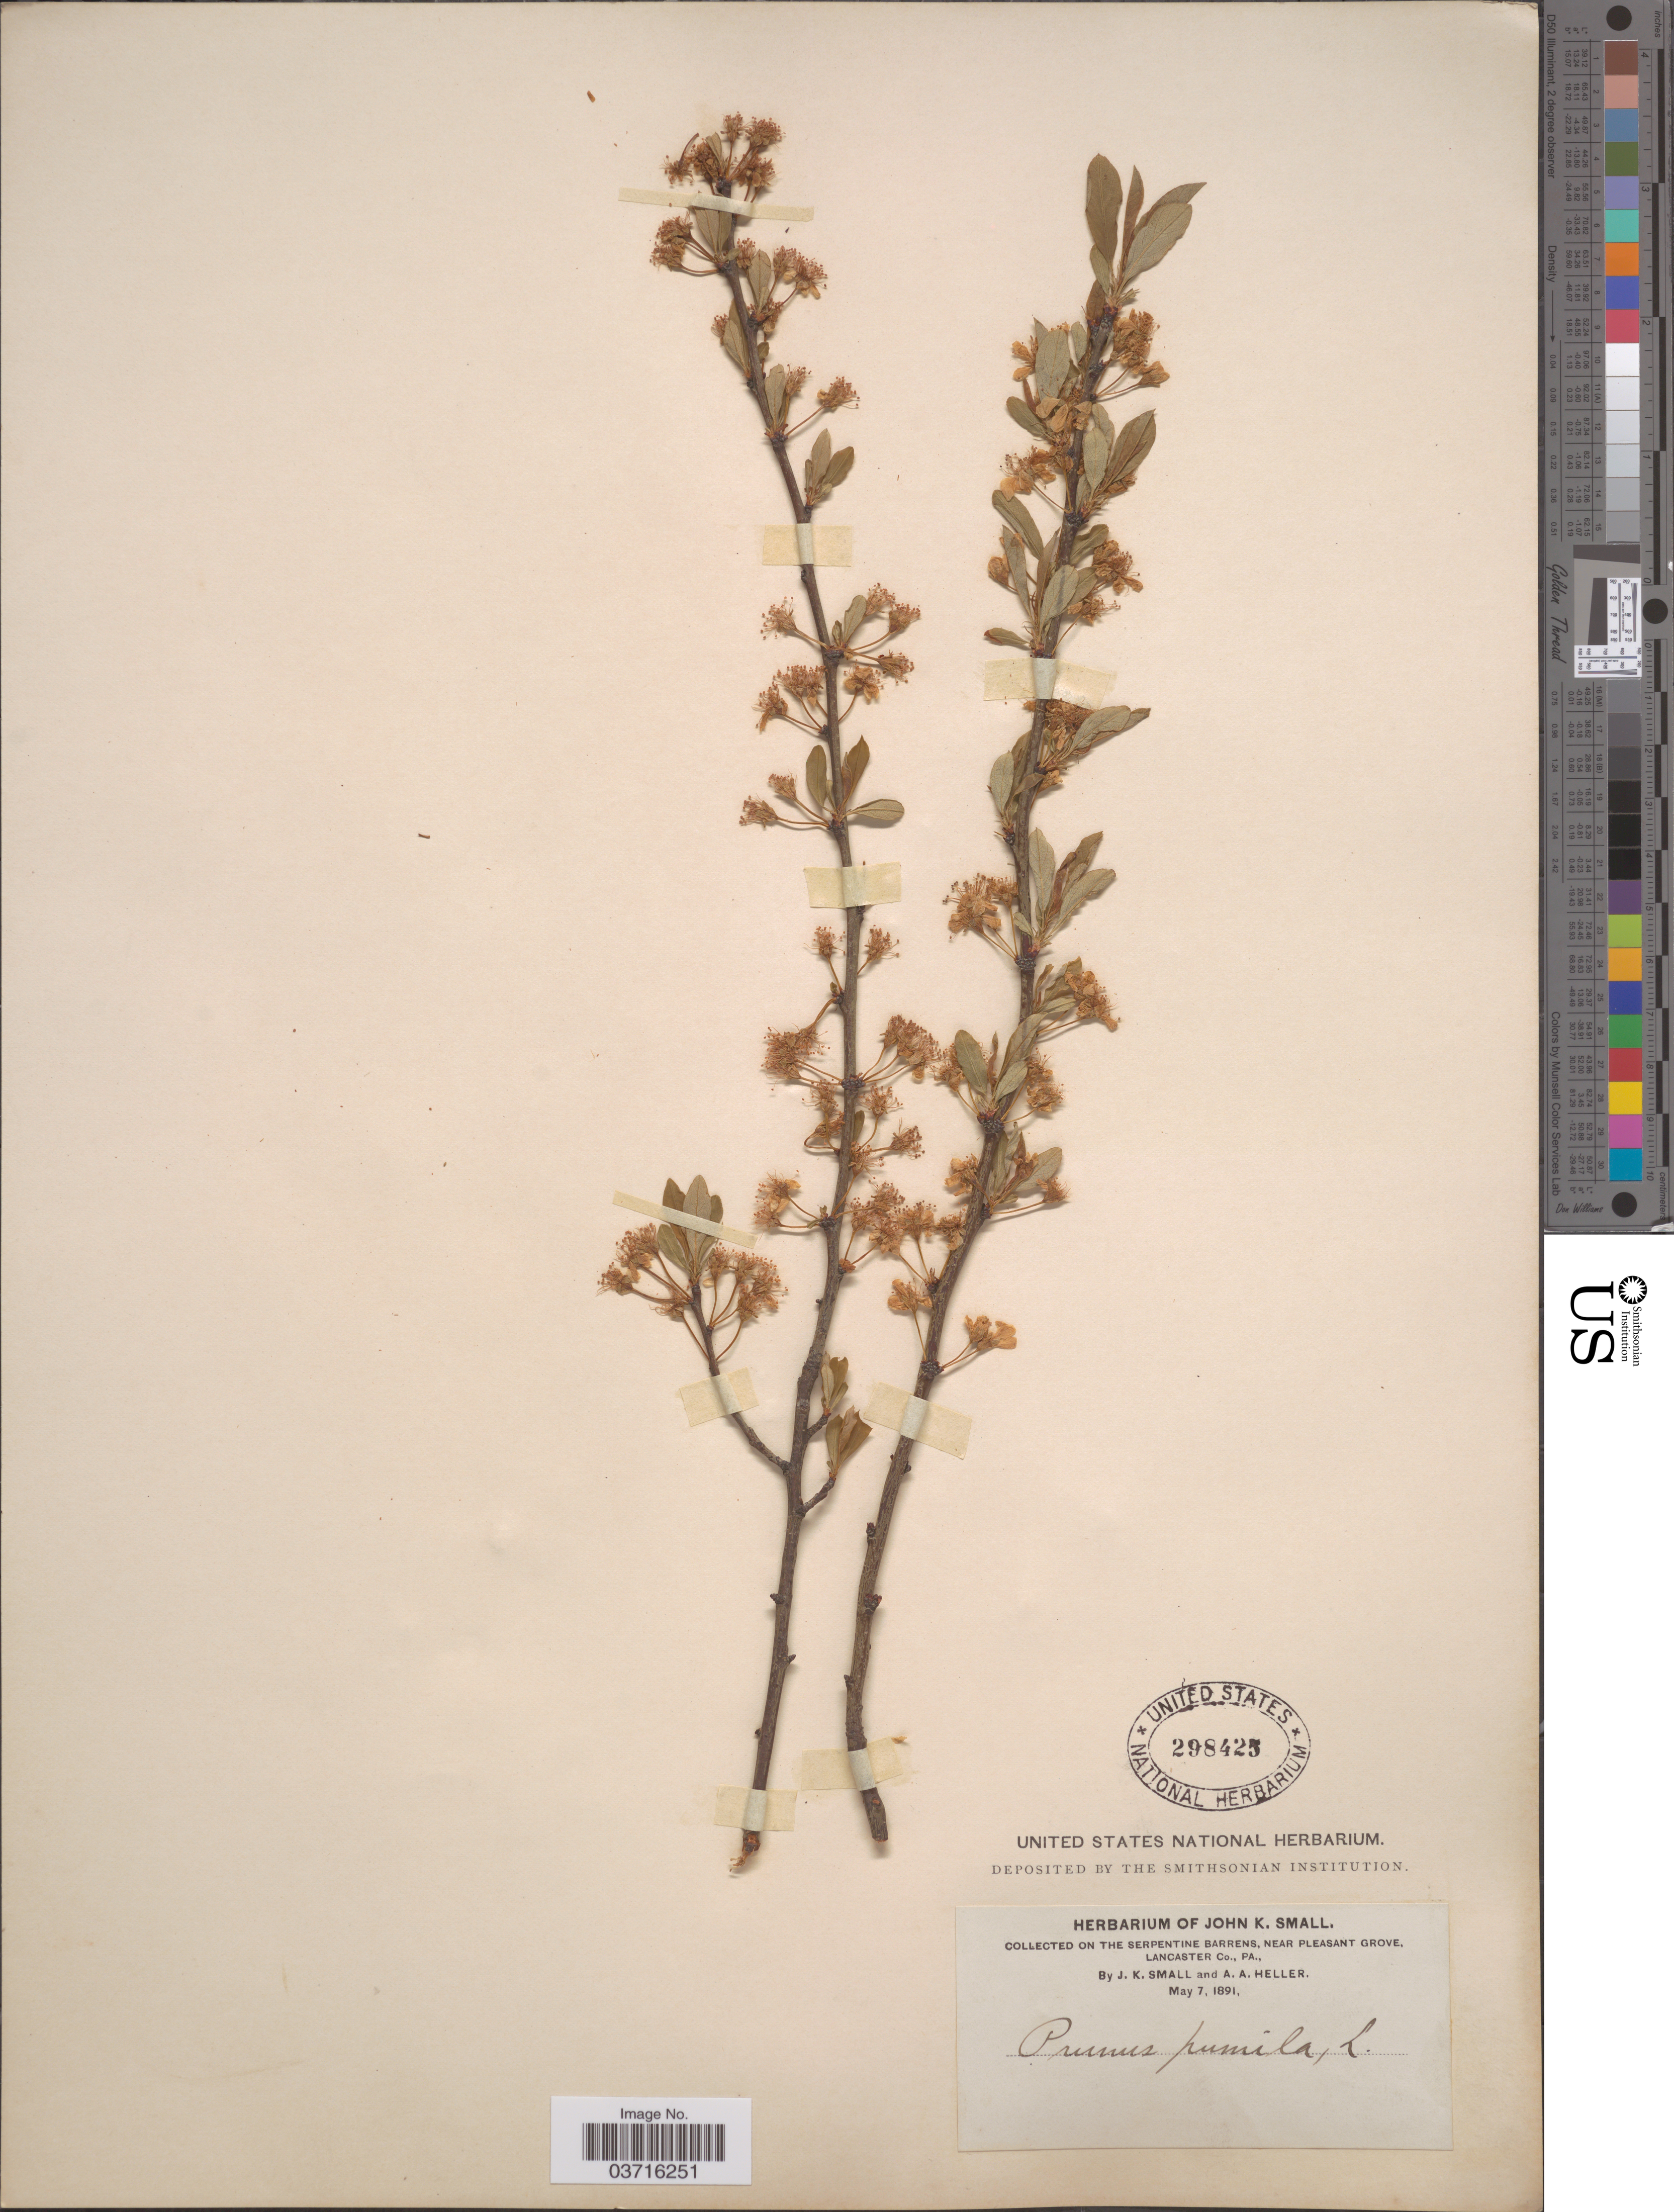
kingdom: Plantae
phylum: Tracheophyta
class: Magnoliopsida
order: Rosales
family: Rosaceae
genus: Prunus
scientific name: Prunus pumila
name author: L.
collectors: J. K. Small & A. A. Heller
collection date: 1891-05-07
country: United States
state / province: Pennsylvania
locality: The Serpentine Barrens, near Pleasant Grove, Lancaster Co.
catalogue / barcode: US 298425